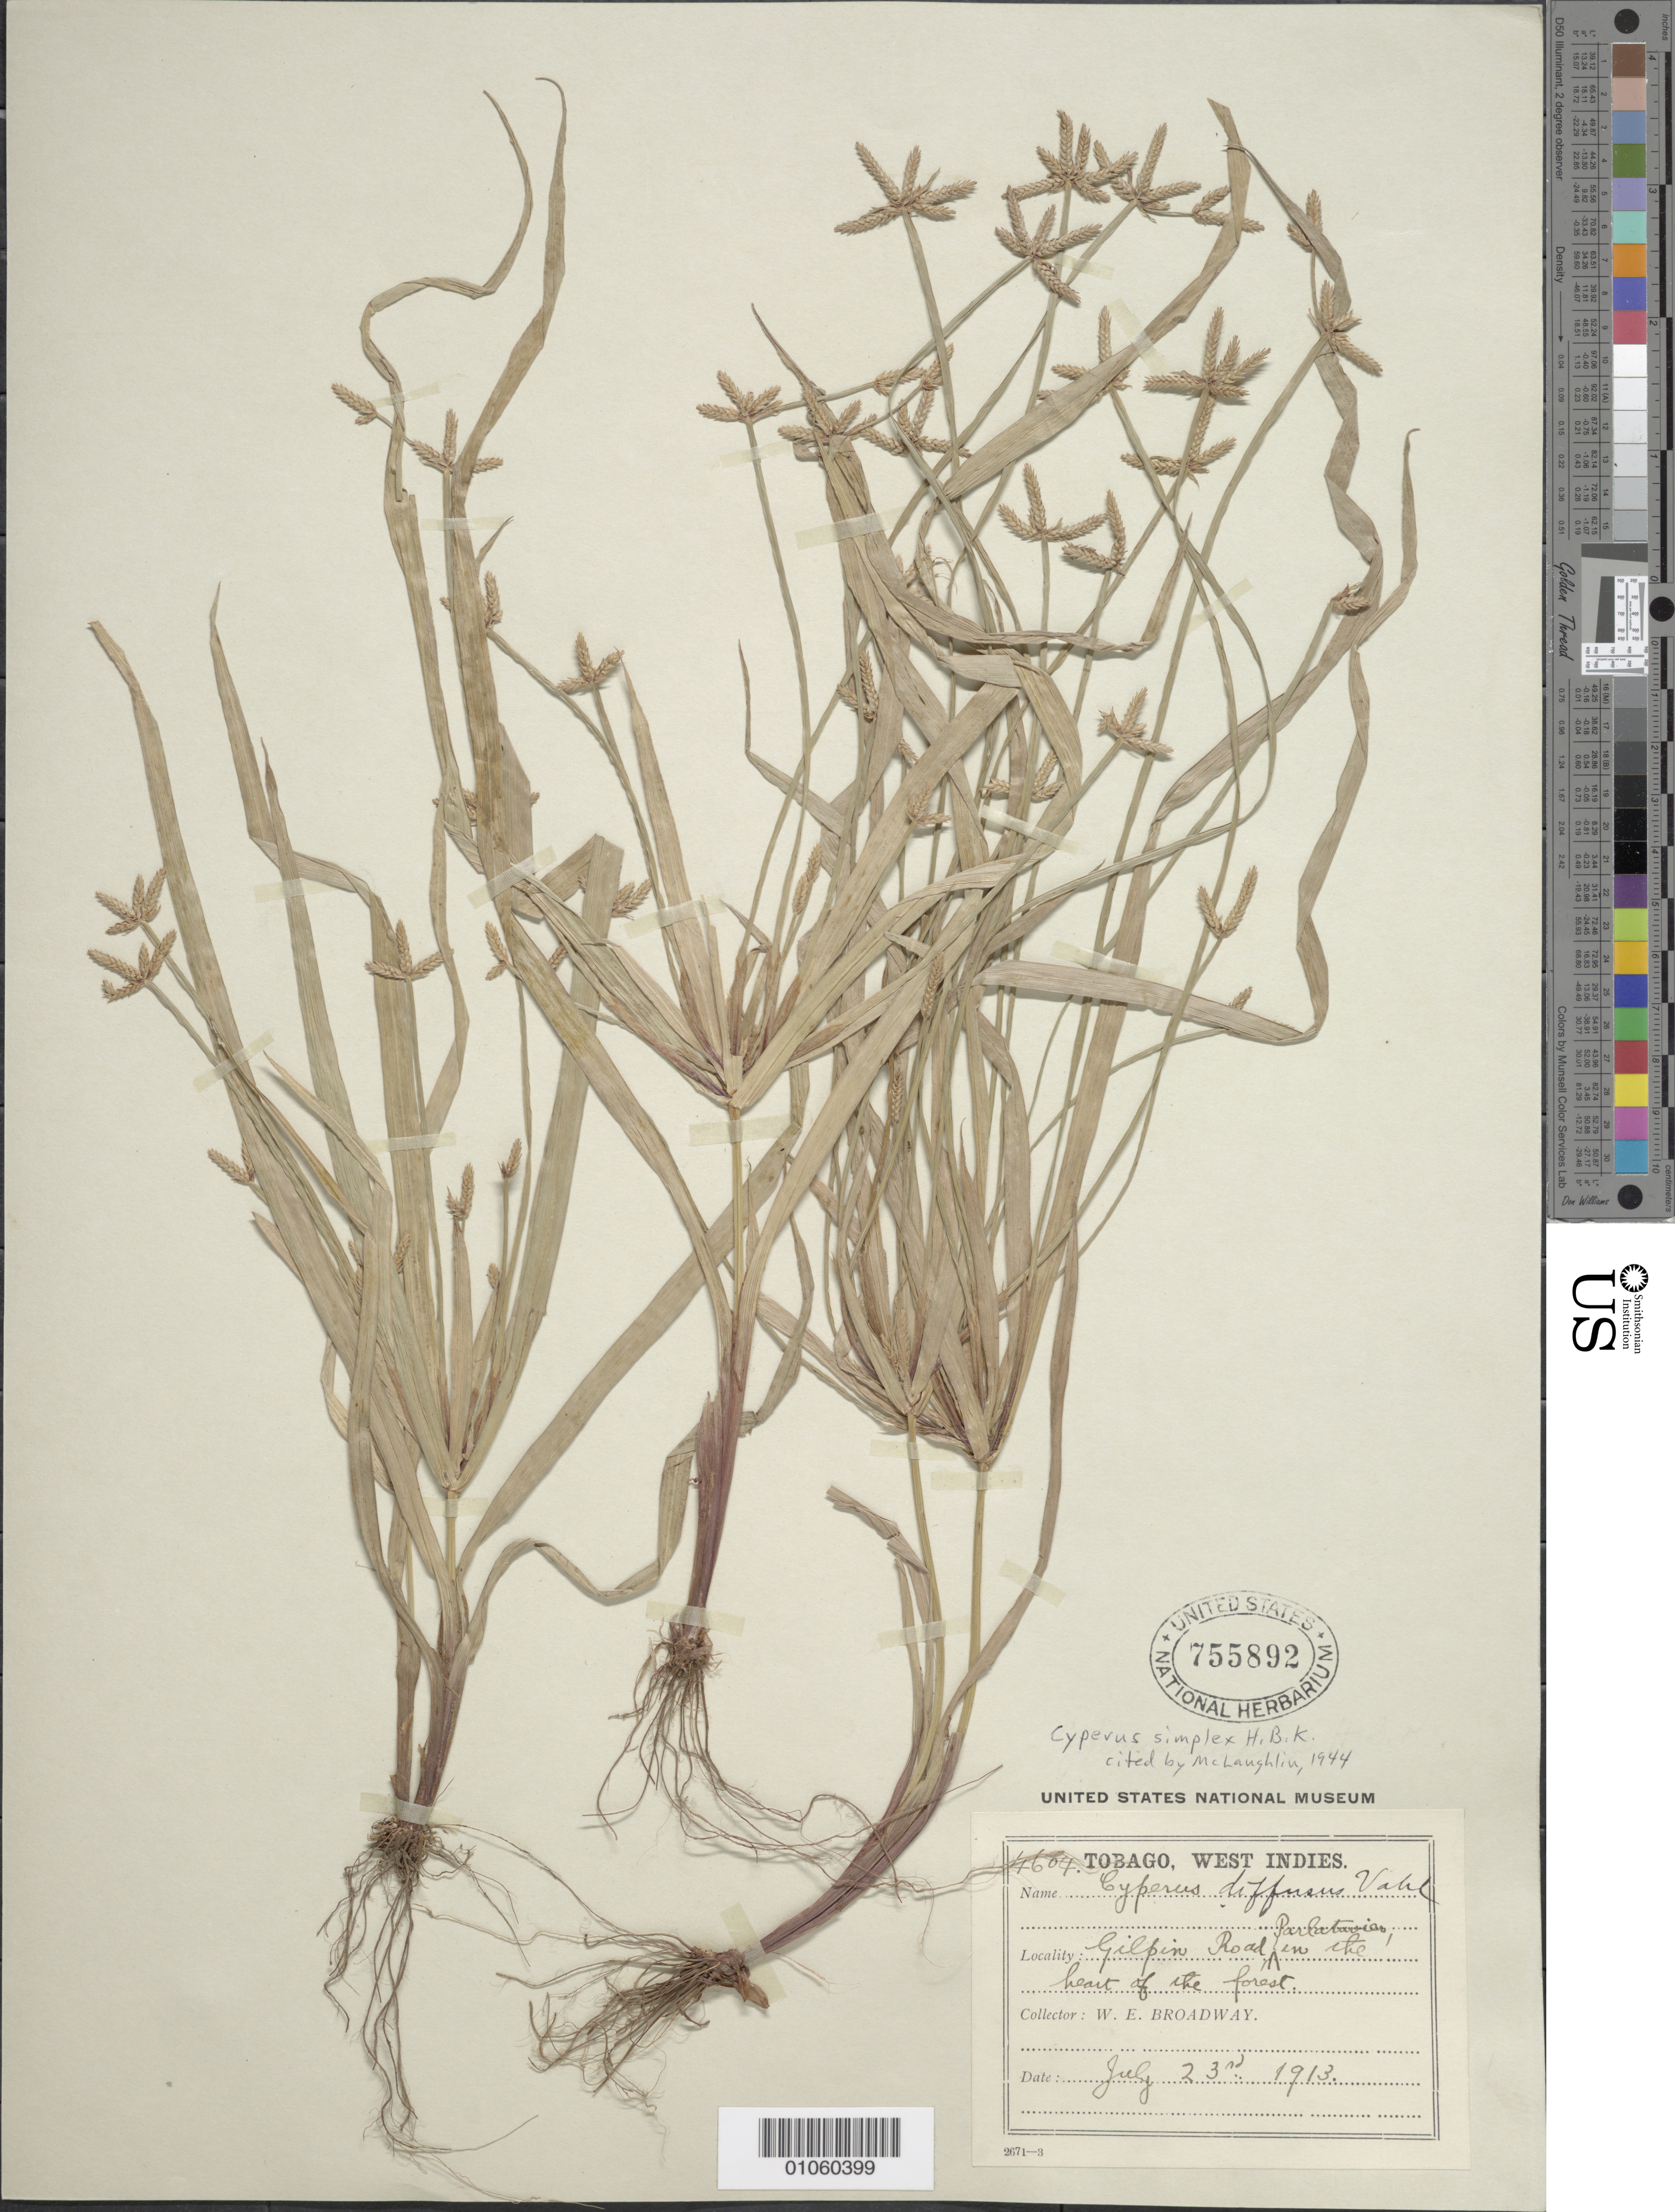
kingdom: Plantae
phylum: Tracheophyta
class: Liliopsida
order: Poales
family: Cyperaceae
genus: Cyperus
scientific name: Cyperus simplex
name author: Kunth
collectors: W. E. Broadway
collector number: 4604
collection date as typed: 23 Jul 1913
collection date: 1913-07-23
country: Trinidad and Tobago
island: Tobago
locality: Gilpin Road, Parlatuvier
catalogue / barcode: US 755892